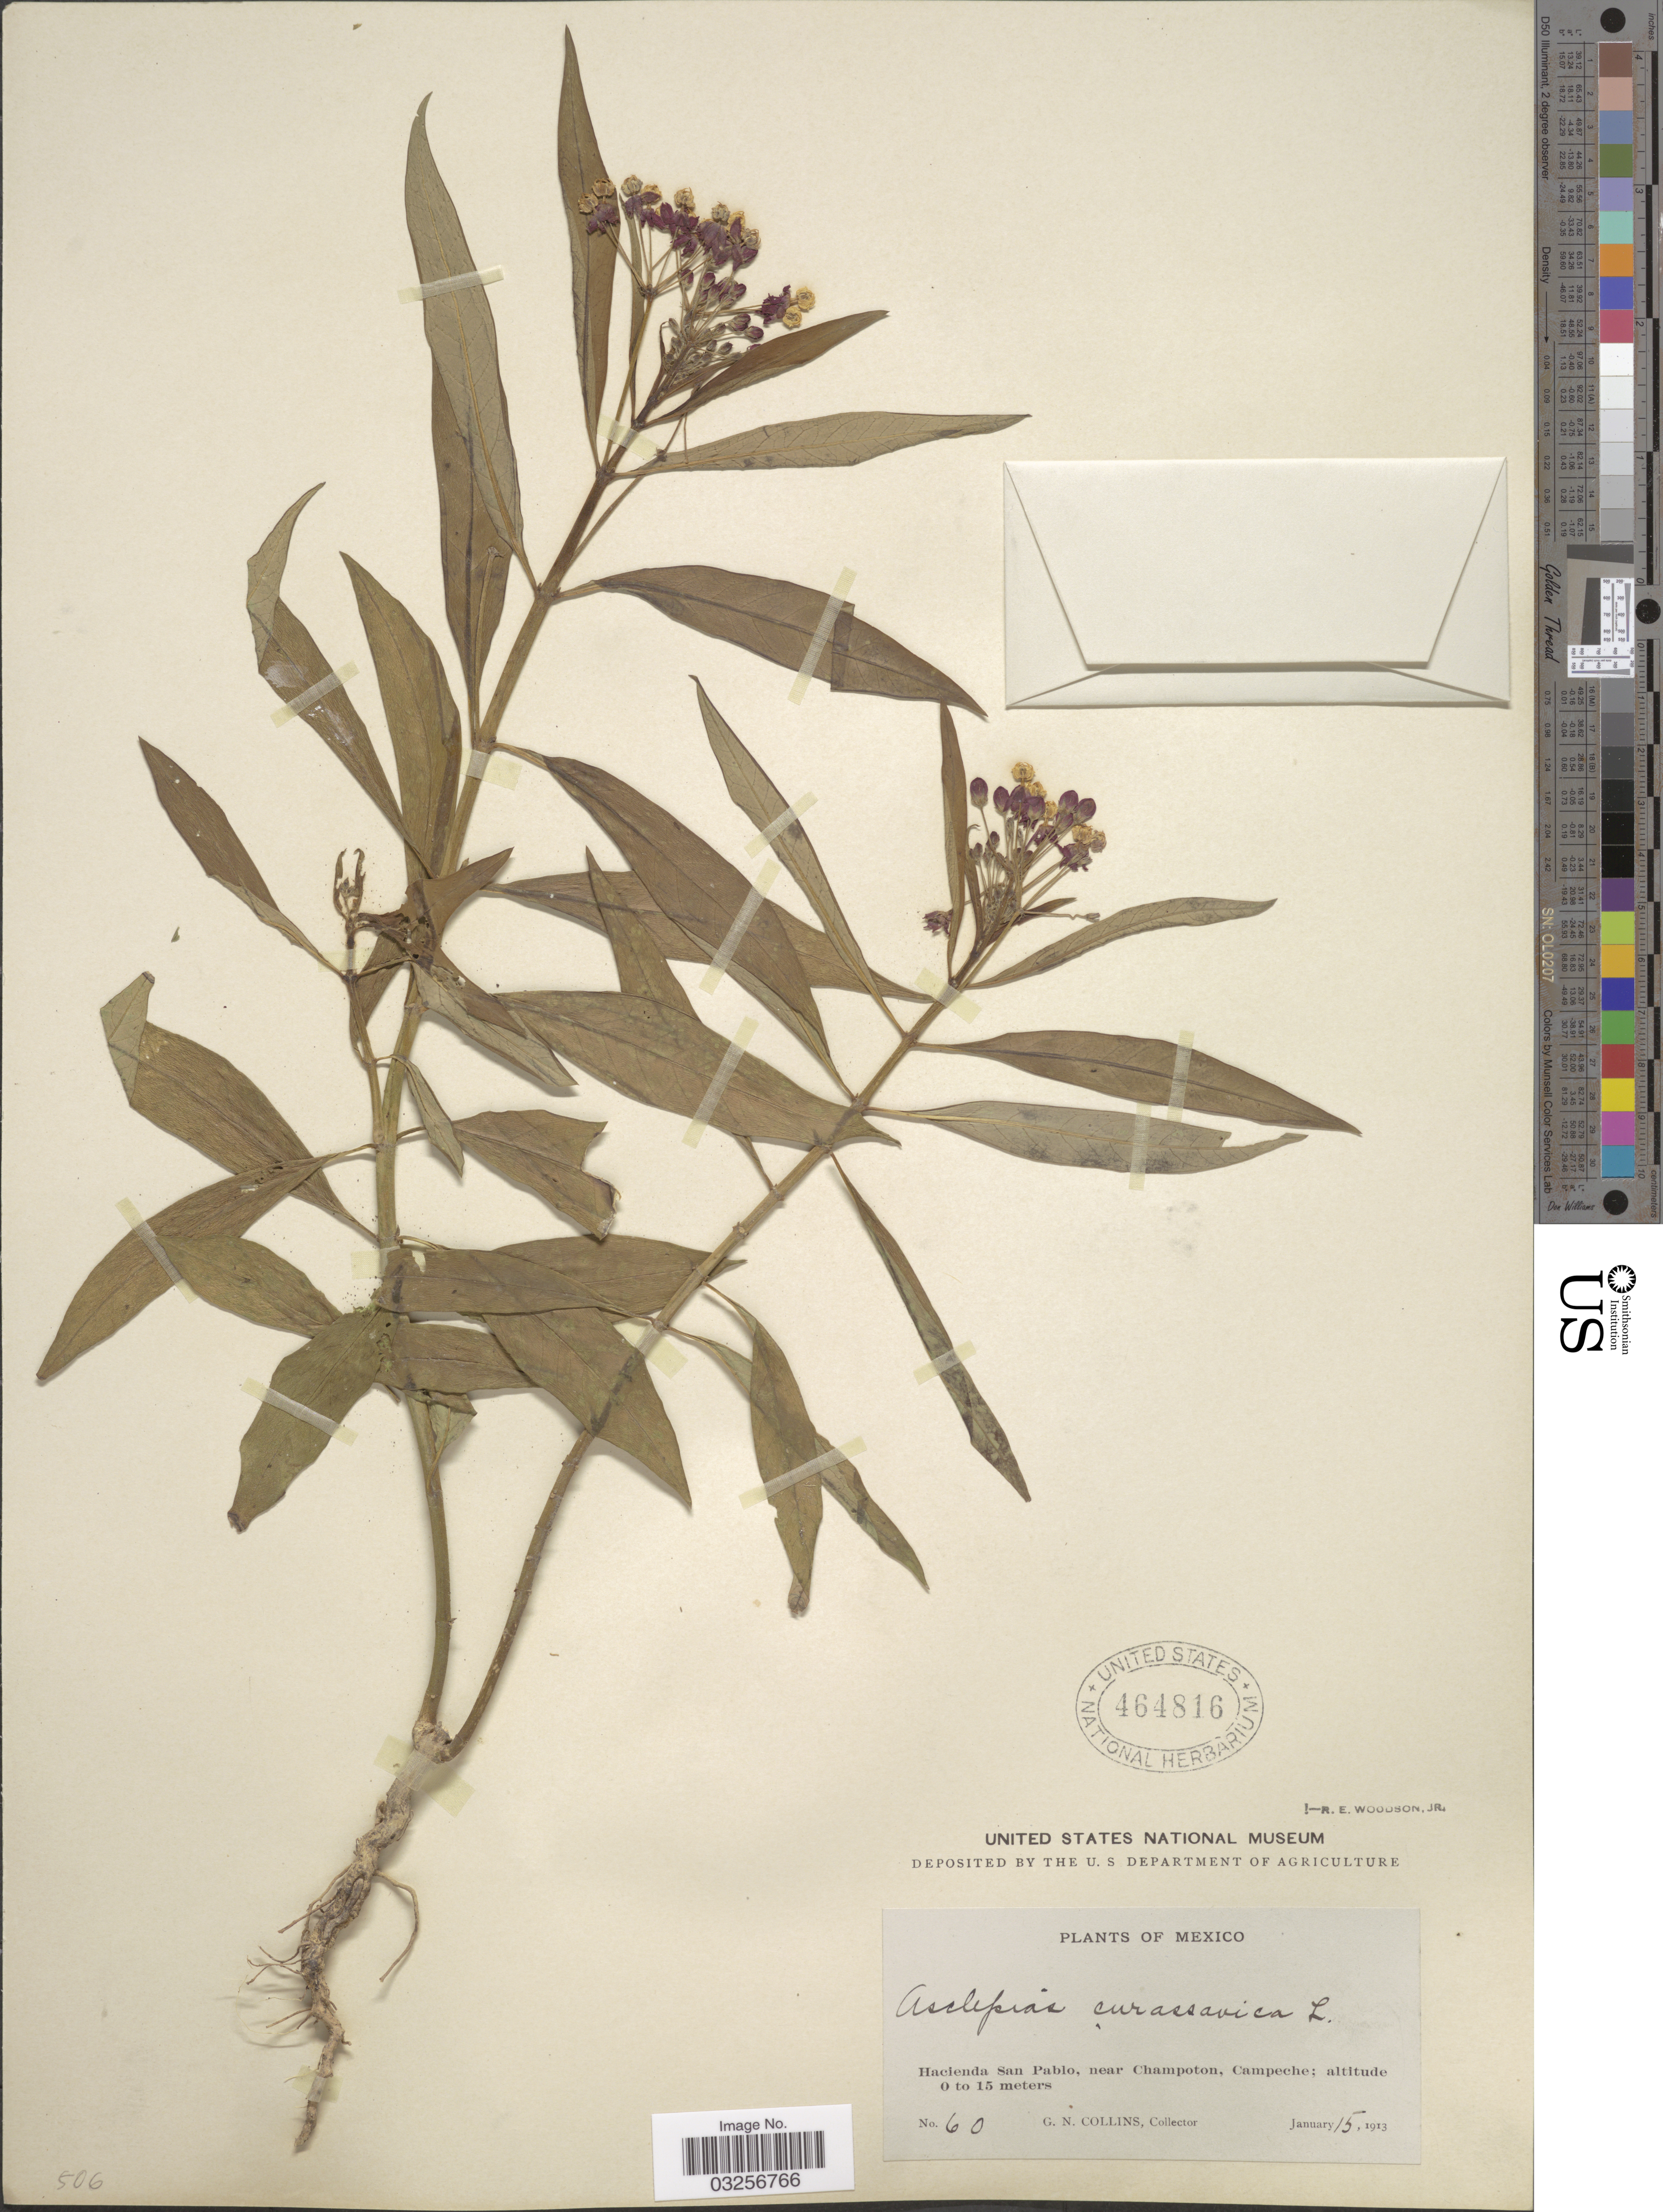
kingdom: Plantae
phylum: Tracheophyta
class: Magnoliopsida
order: Gentianales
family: Apocynaceae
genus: Asclepias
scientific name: Asclepias curassavica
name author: L.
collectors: G. Collins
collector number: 60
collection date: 1913-01-15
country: Mexico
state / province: Campeche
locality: Hacienda San Pablo, near Champoton.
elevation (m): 0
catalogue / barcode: US 464816